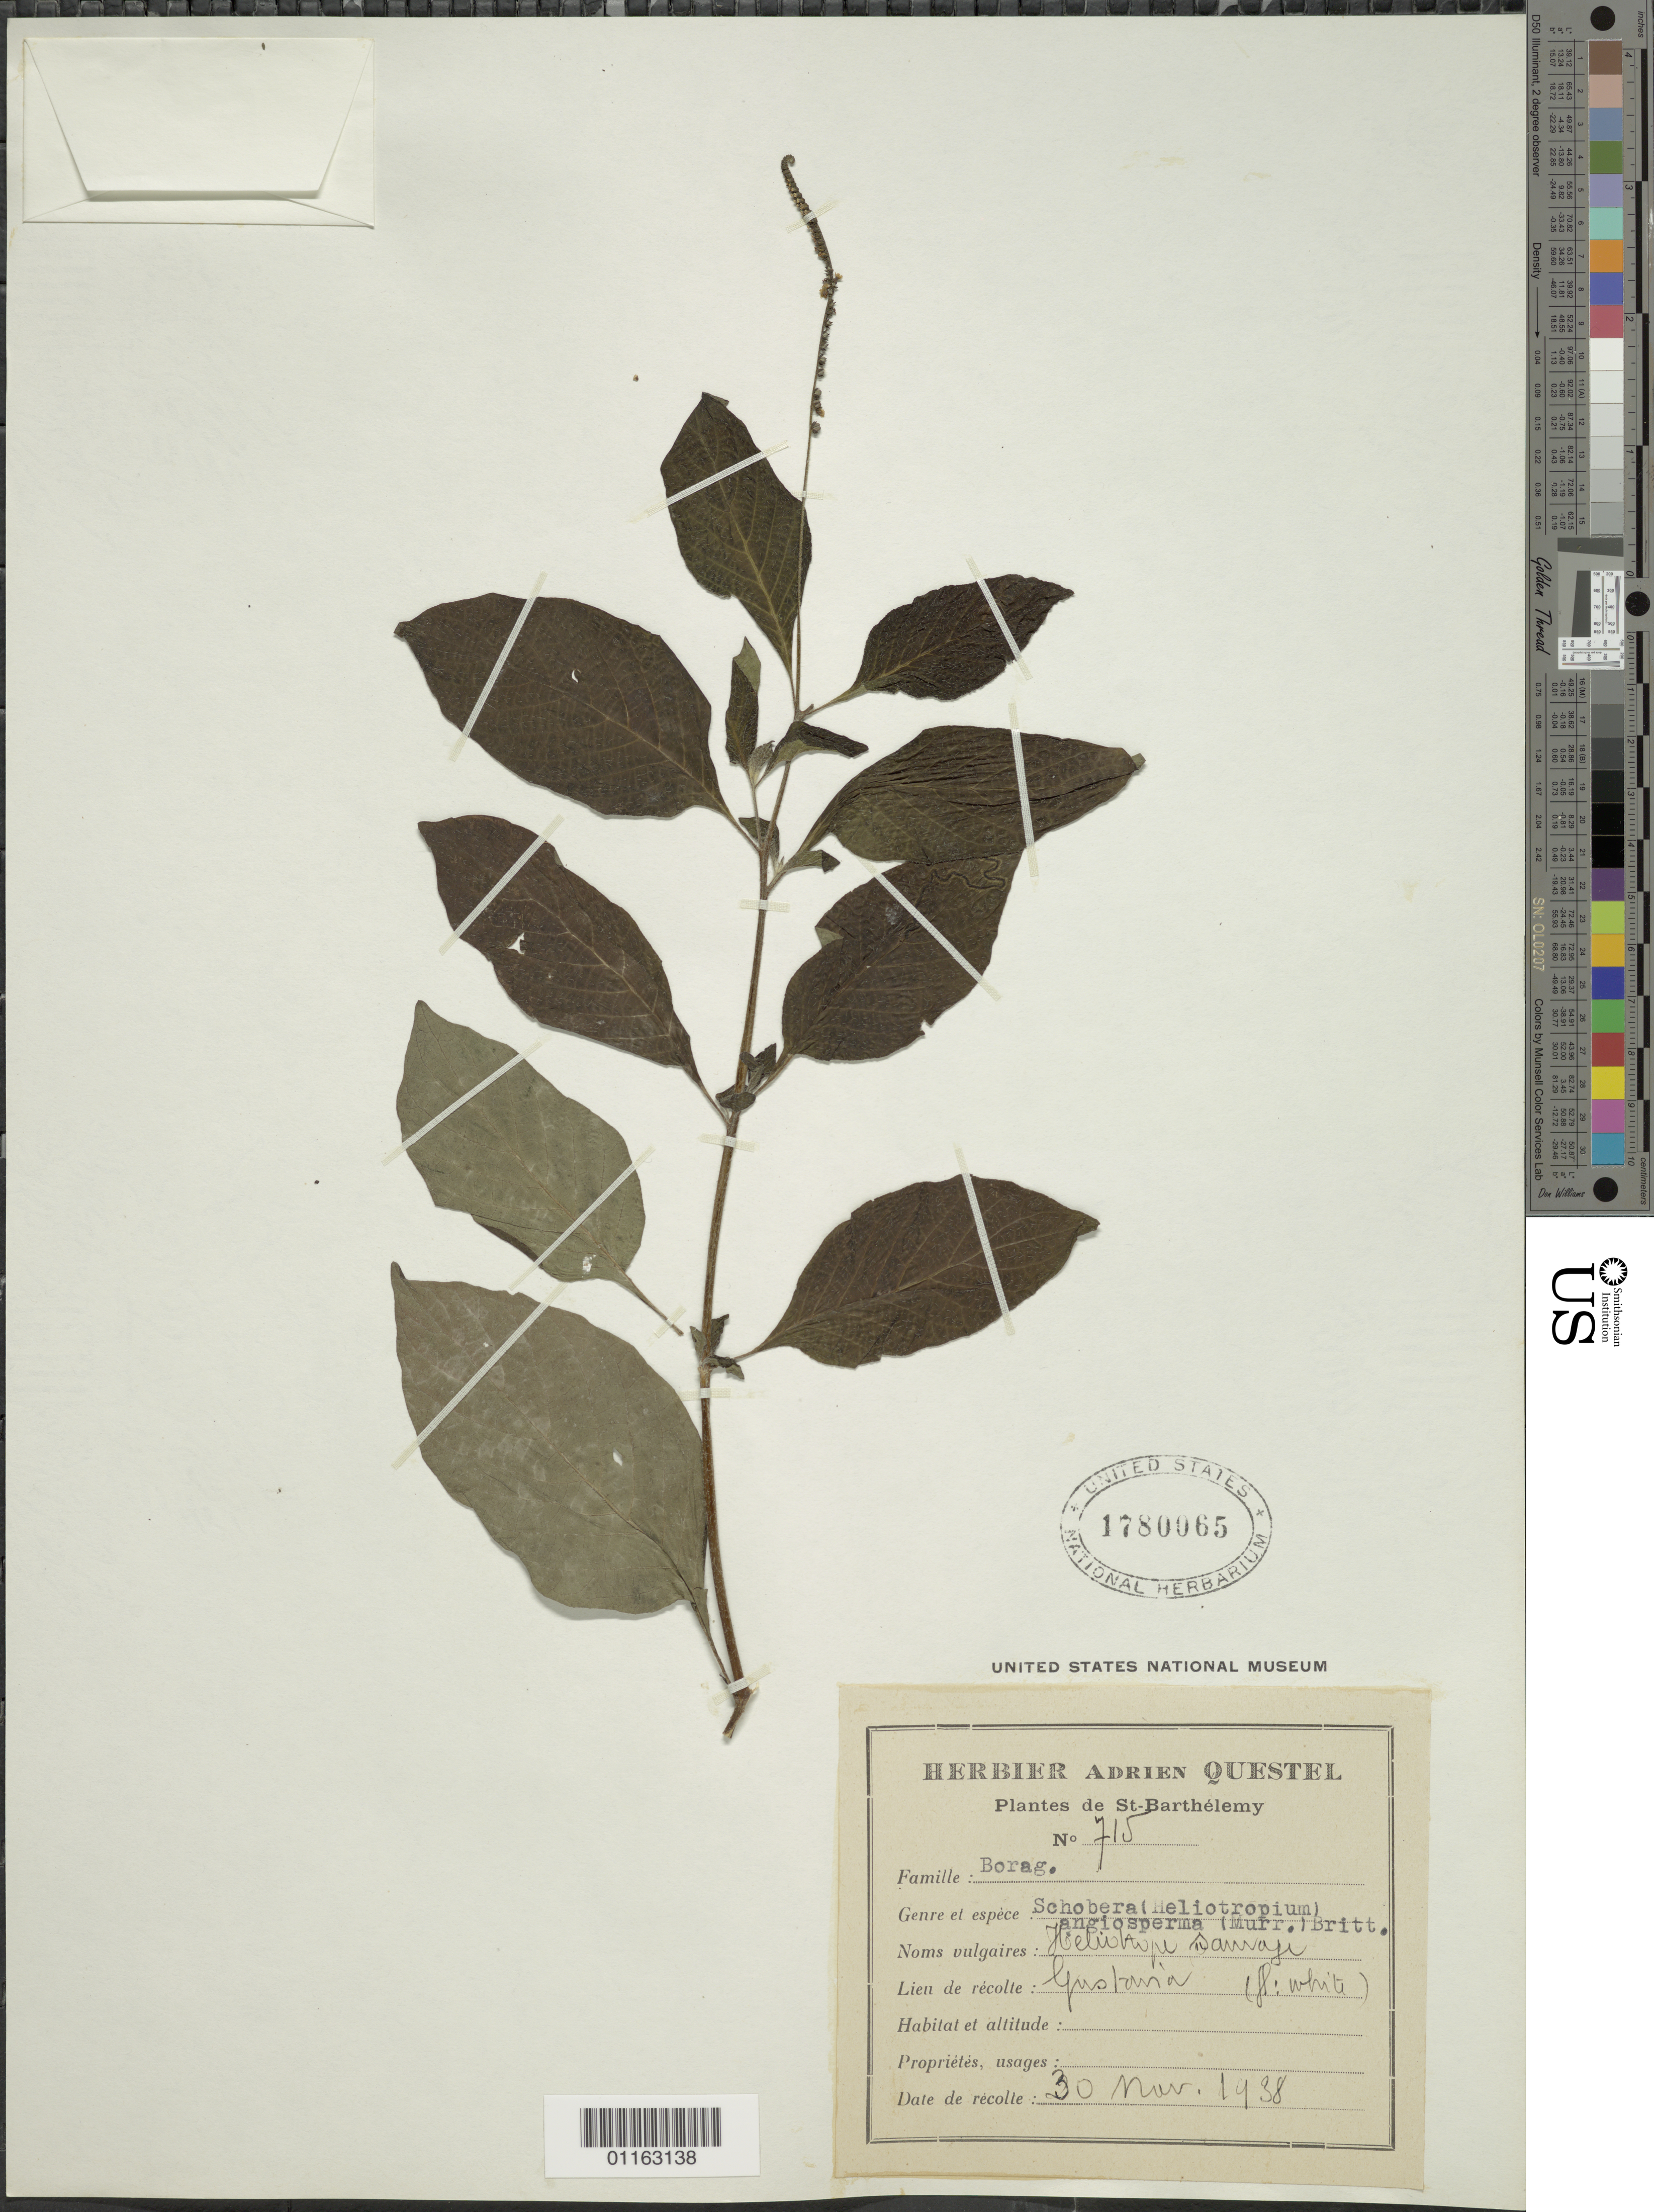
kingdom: Plantae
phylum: Tracheophyta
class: Magnoliopsida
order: Boraginales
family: Heliotropiaceae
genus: Schobera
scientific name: Schobera angiosperma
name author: (Murr.) Britton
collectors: A. Questel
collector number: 715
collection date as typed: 30 Mar 1938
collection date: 1938-03-30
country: Guadeloupe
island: St. Barthélemy I.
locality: Gustavia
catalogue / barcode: US 1780065